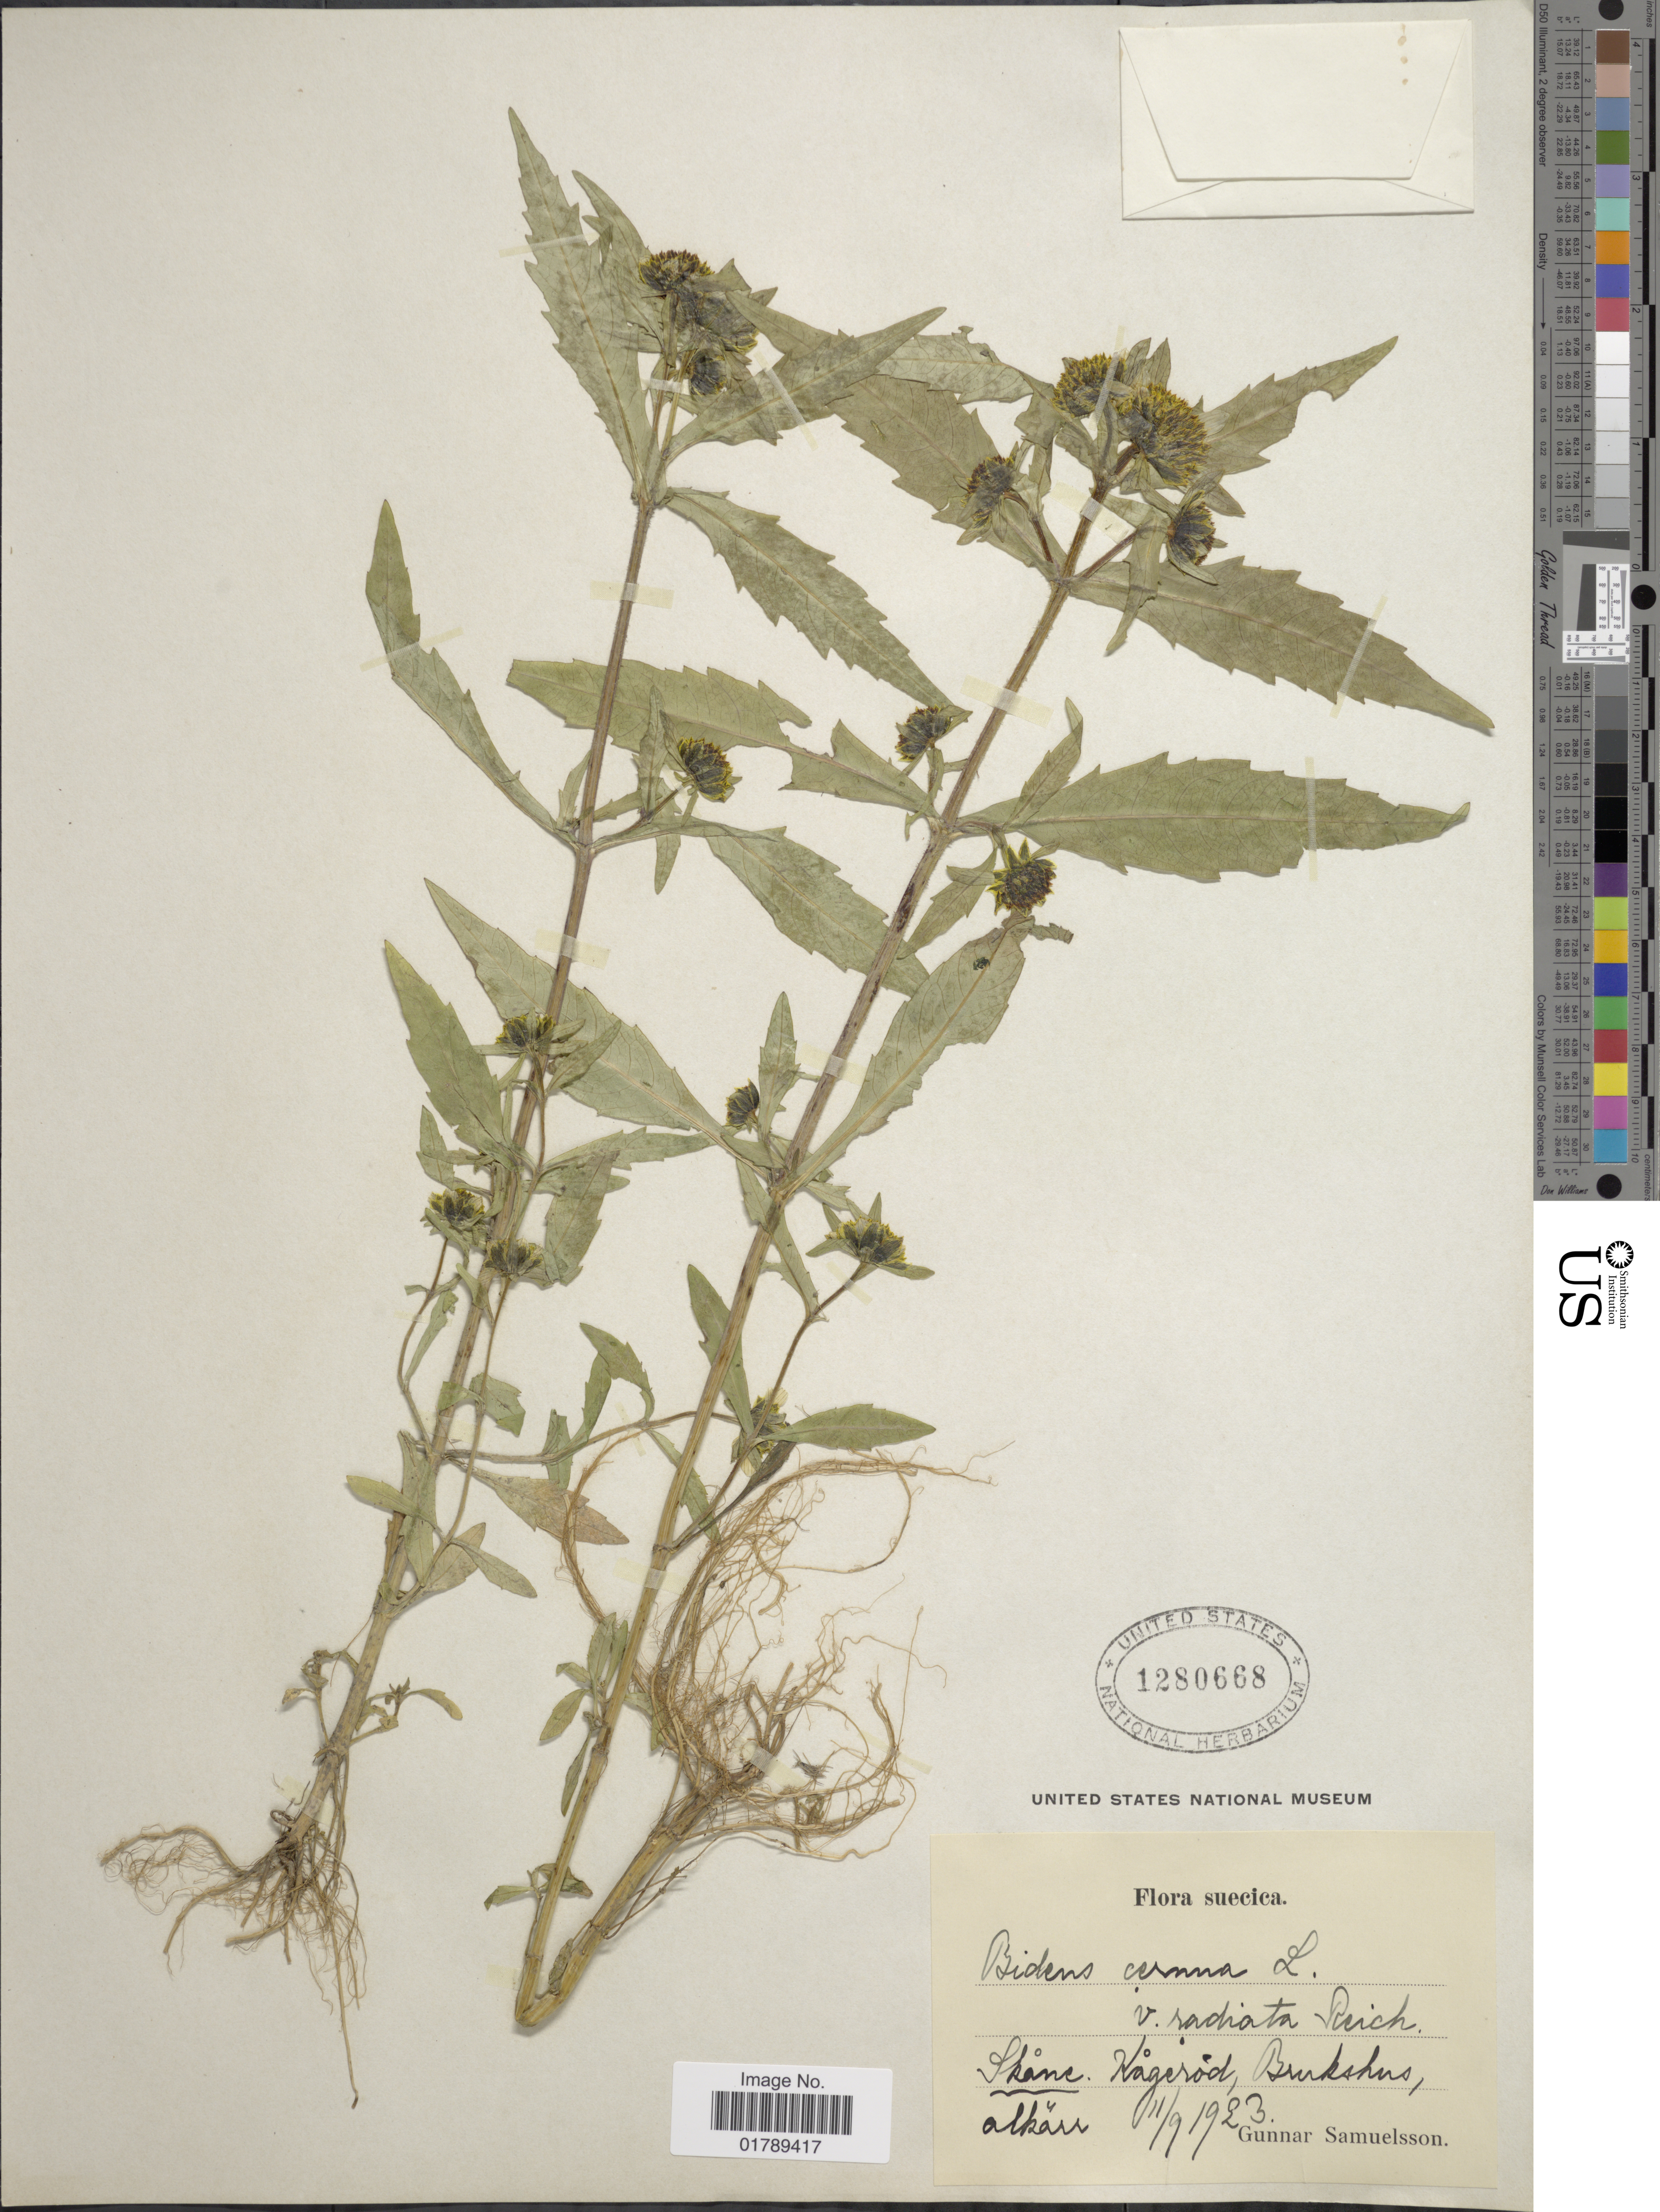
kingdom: Plantae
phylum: Tracheophyta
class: Magnoliopsida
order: Asterales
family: Asteraceae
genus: Bidens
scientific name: Bidens cernua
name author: L.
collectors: G. Samuelsson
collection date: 1923-09-11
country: Sweden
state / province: Skåne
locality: CSkåne: kagerod, Brukshus, alkarr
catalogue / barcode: US 1280668